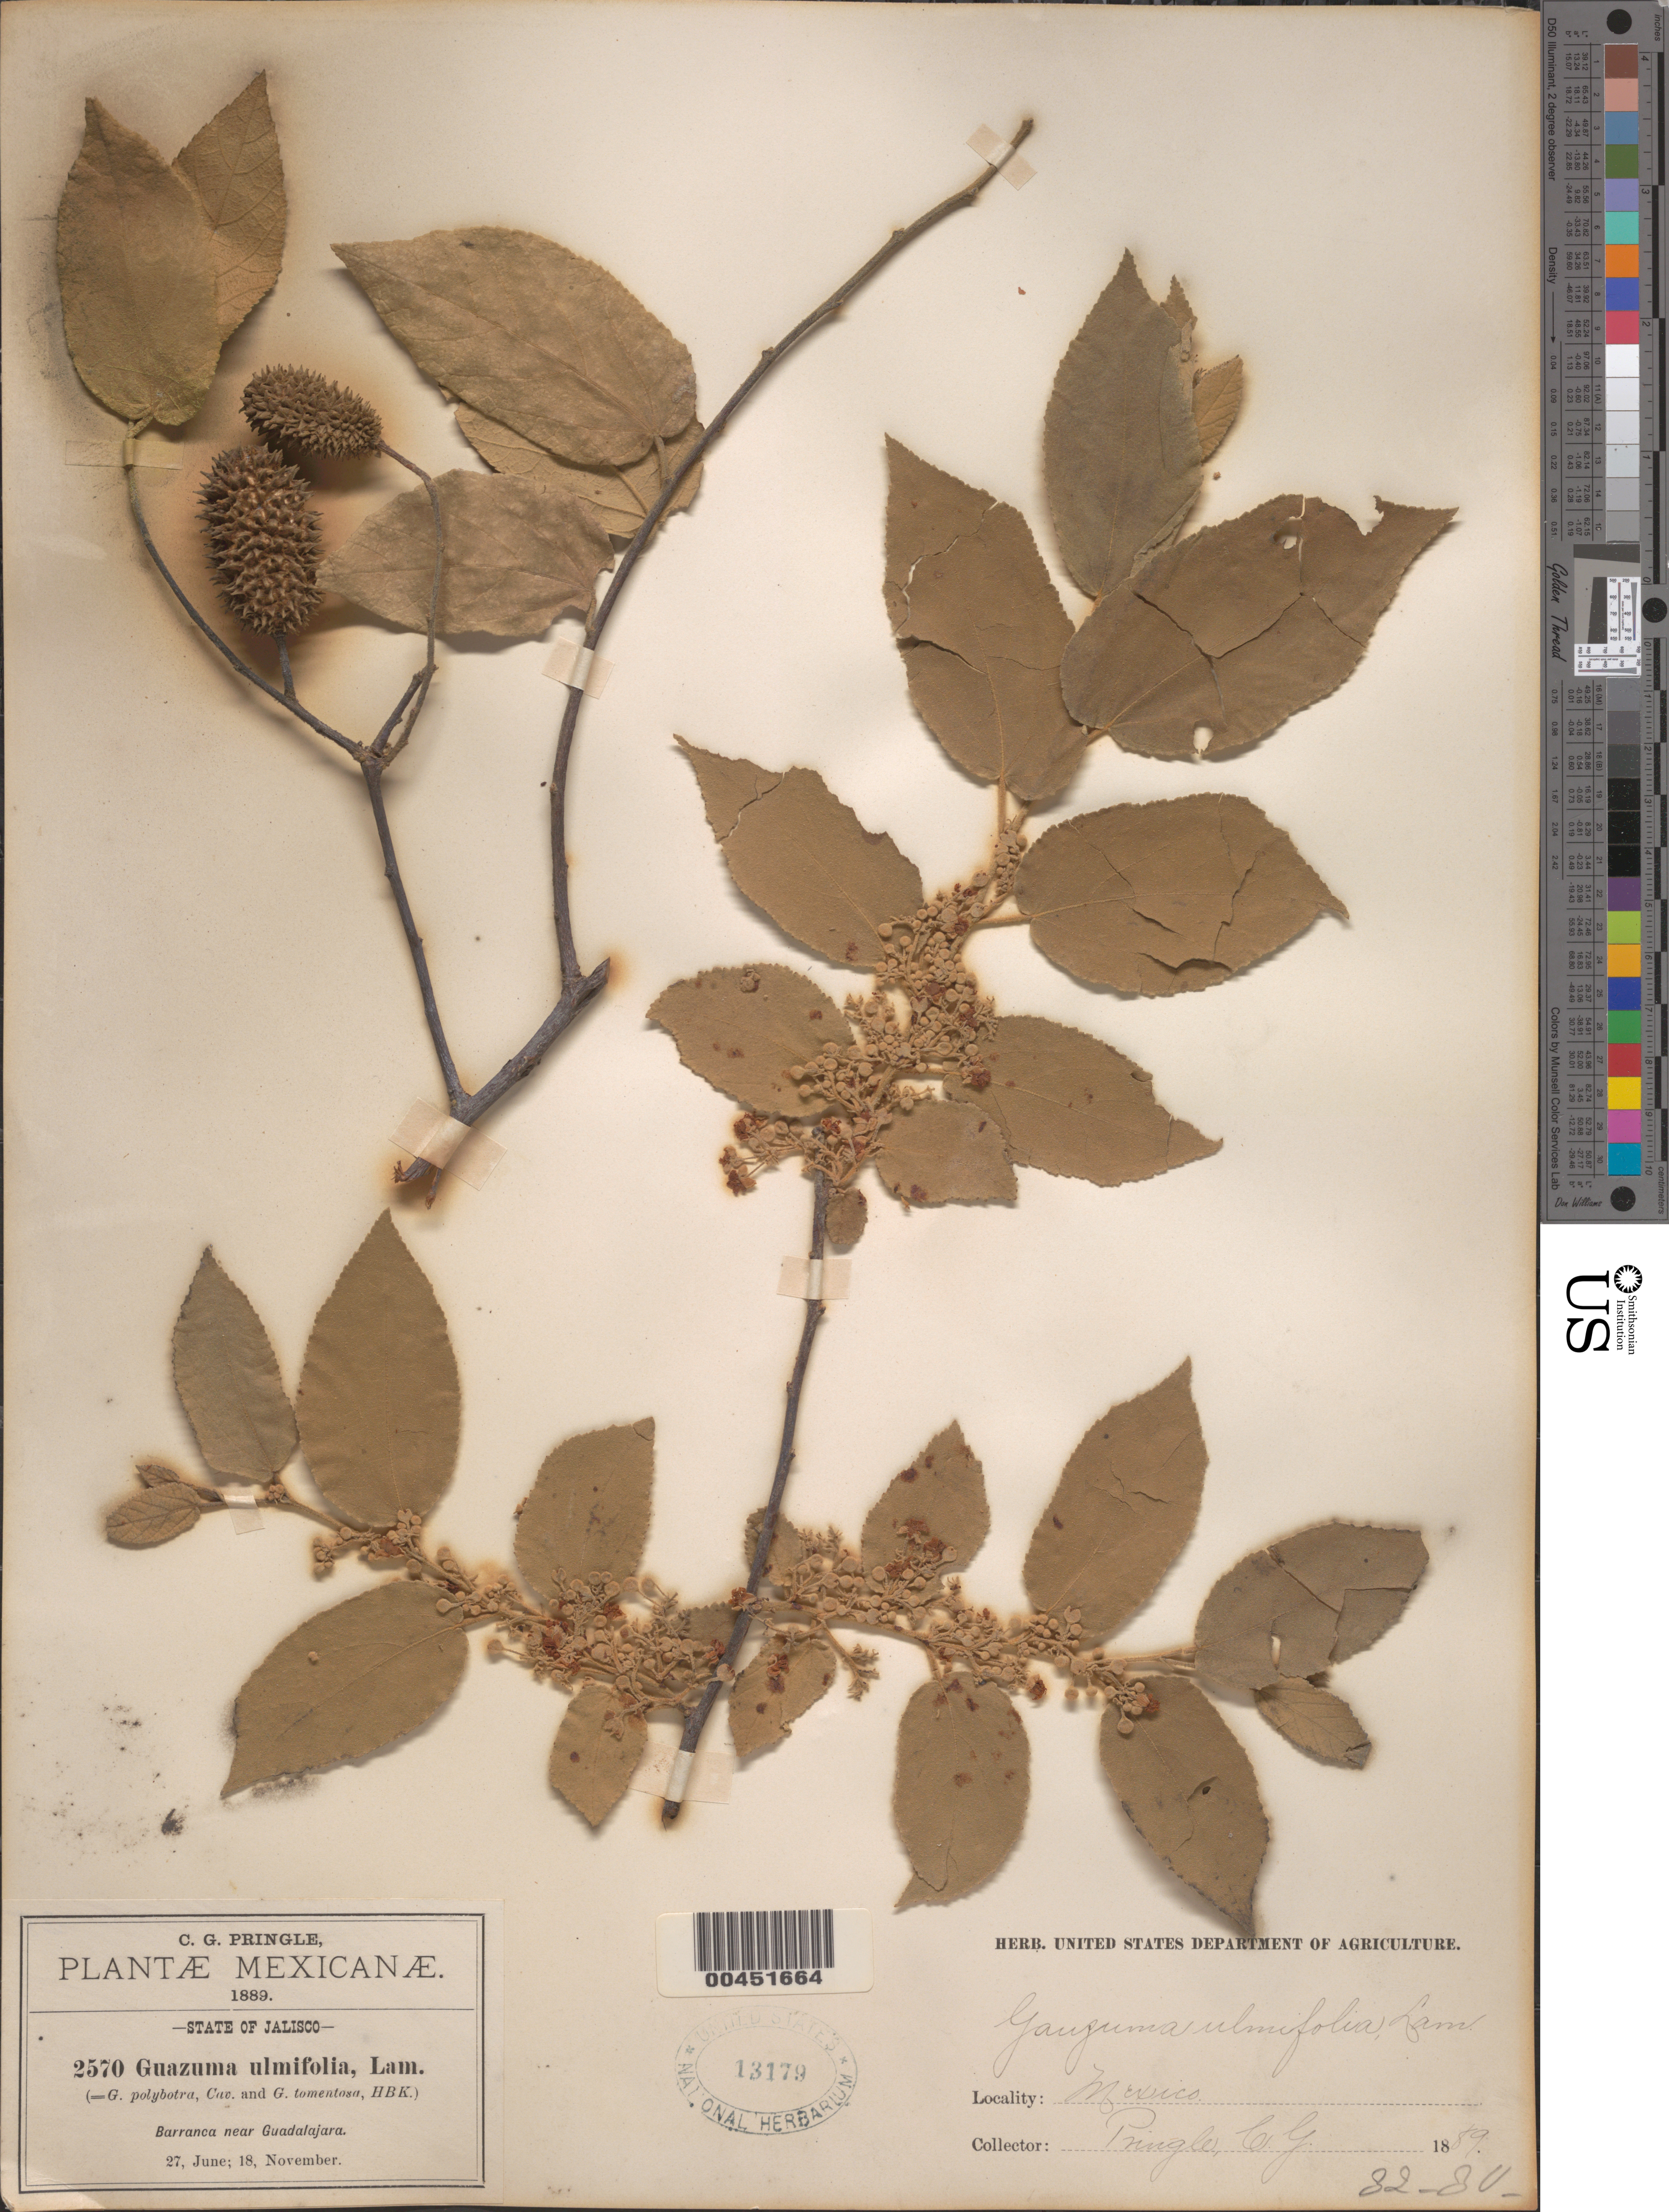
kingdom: Plantae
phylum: Tracheophyta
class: Magnoliopsida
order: Malvales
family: Malvaceae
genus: Guazuma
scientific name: Guazuma ulmifolia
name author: Lam.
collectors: C. G. Pringle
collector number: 2570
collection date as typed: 27 Jun 1889 or 18 Nov 1889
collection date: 1889-06-27 or 1889-11-18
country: Mexico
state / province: Jalisco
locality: Barranca near Guadalajara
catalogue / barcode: US 13179